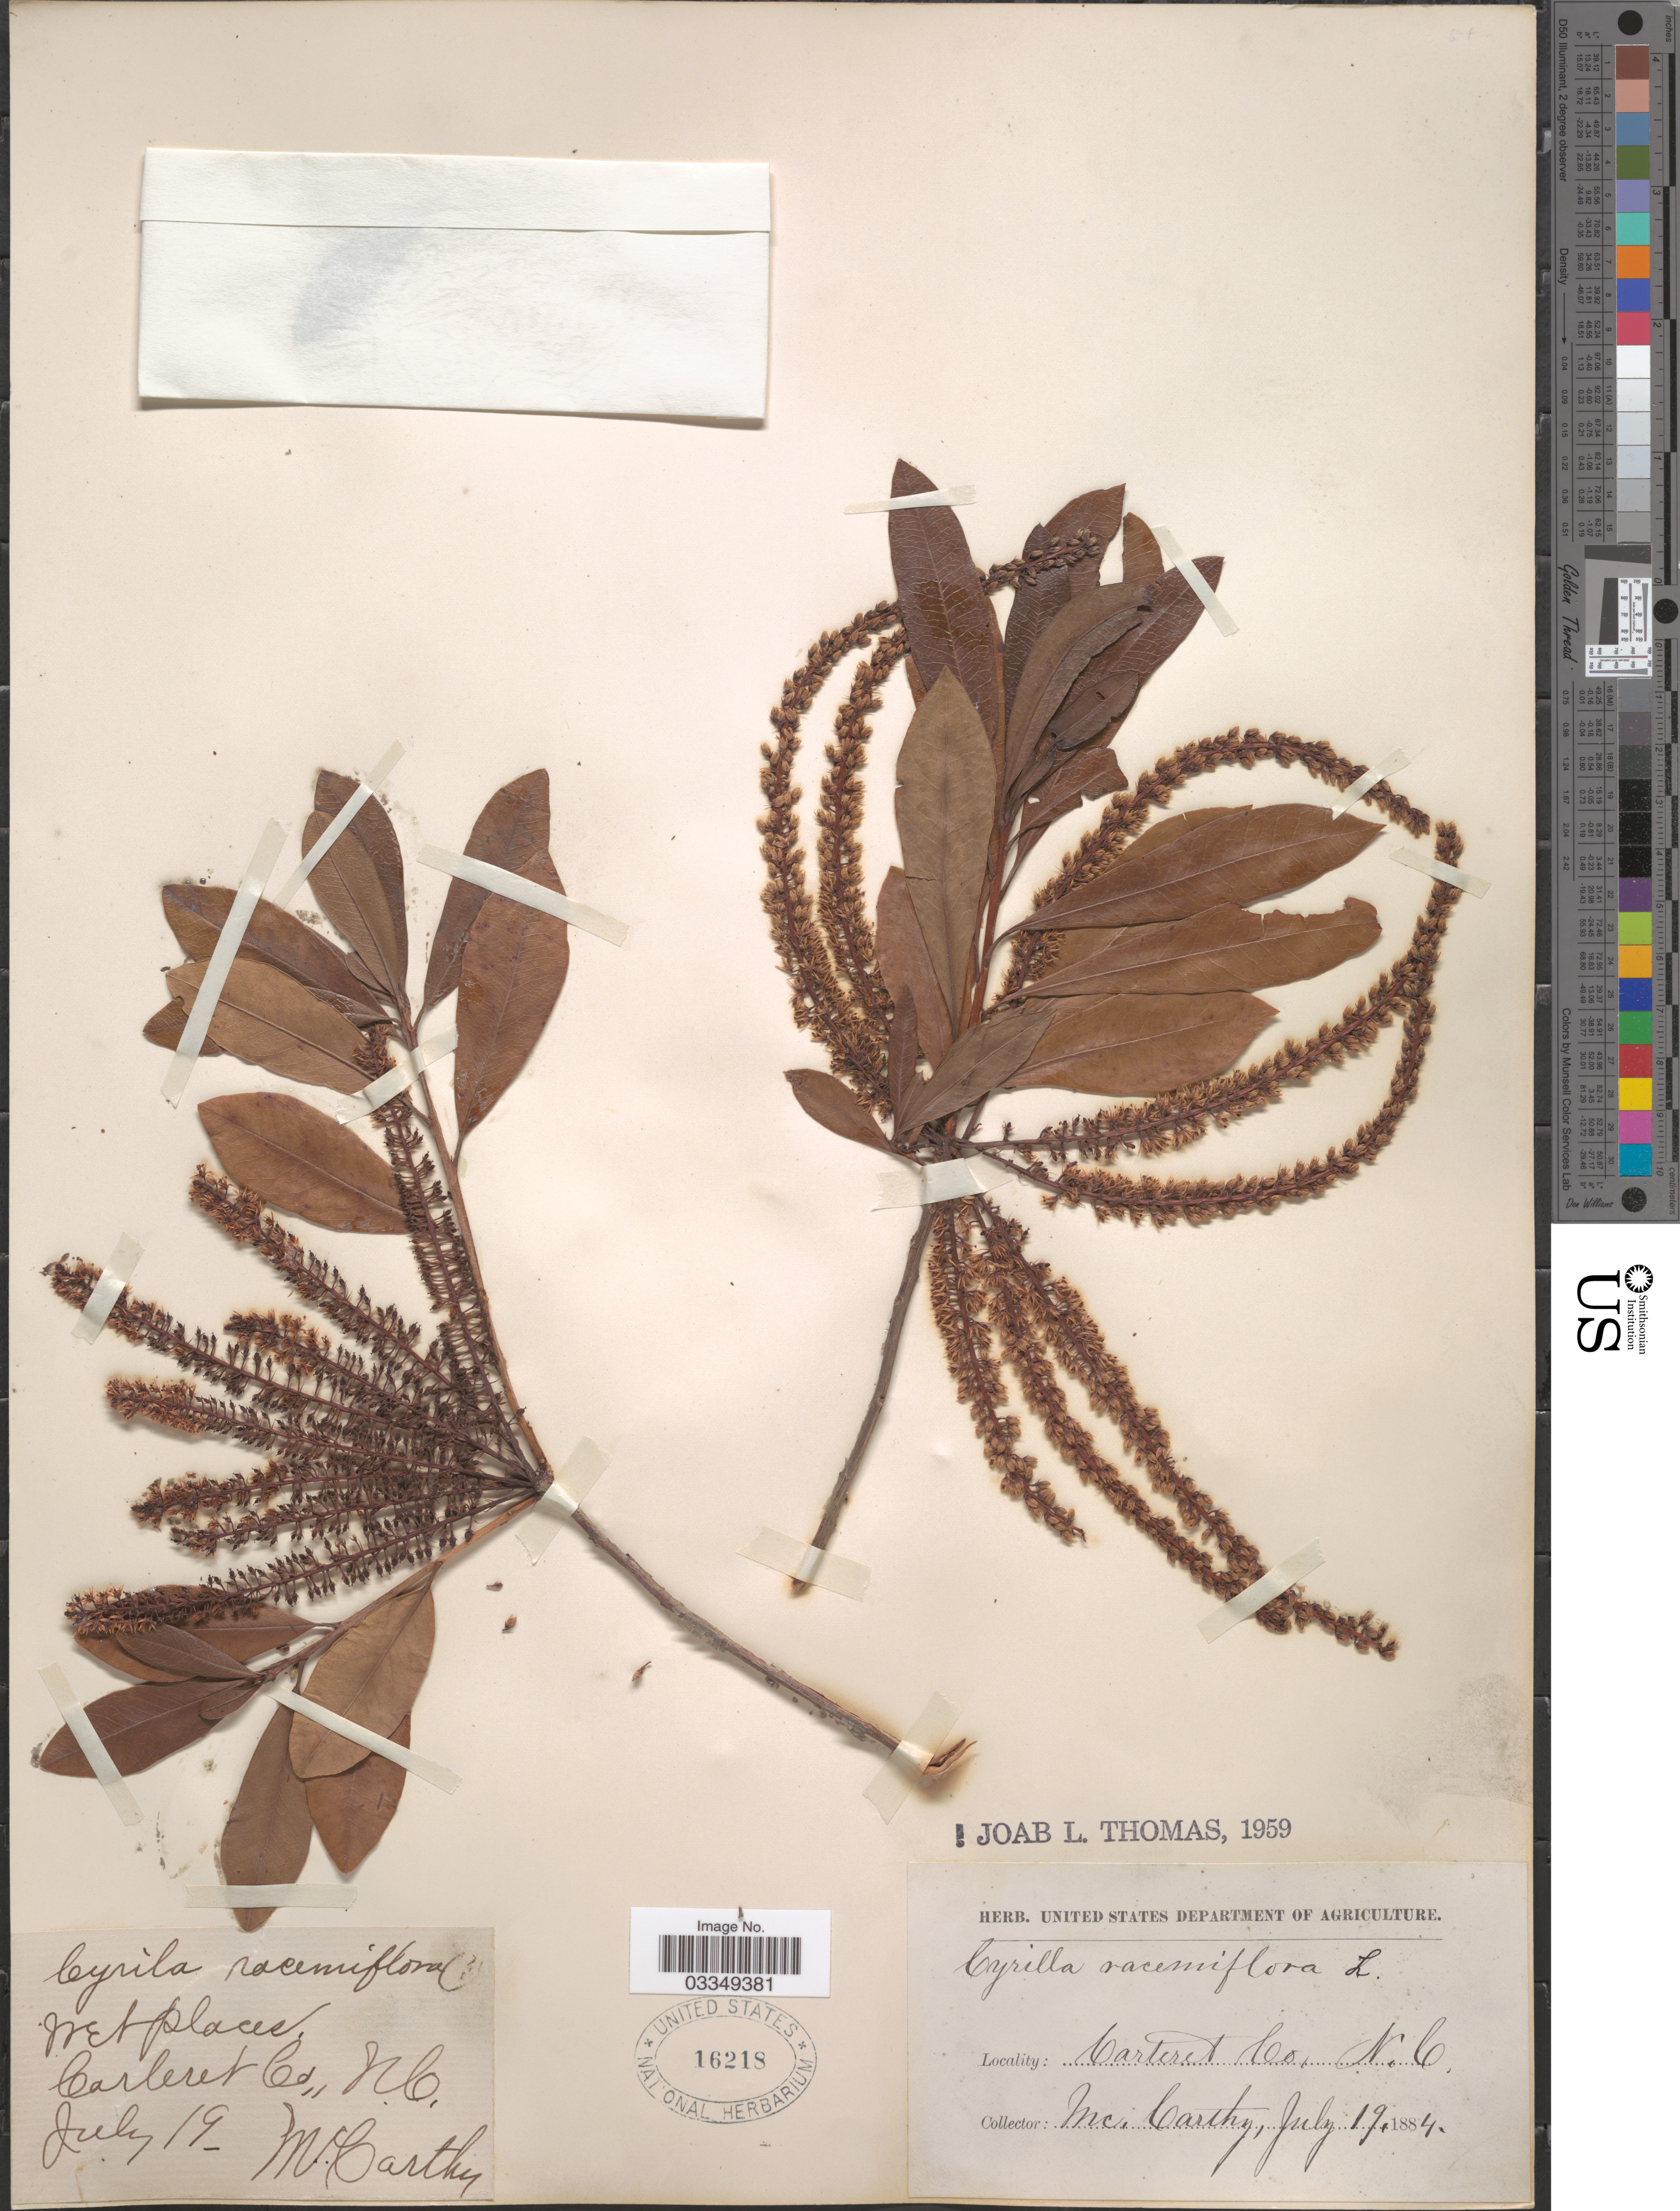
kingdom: Plantae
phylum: Tracheophyta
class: Magnoliopsida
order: Ericales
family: Cyrillaceae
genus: Cyrilla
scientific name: Cyrilla racemiflora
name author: L.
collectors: -- McCarthy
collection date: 1884-07-19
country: United States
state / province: North Carolina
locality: Carteret Co.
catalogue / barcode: US 16218